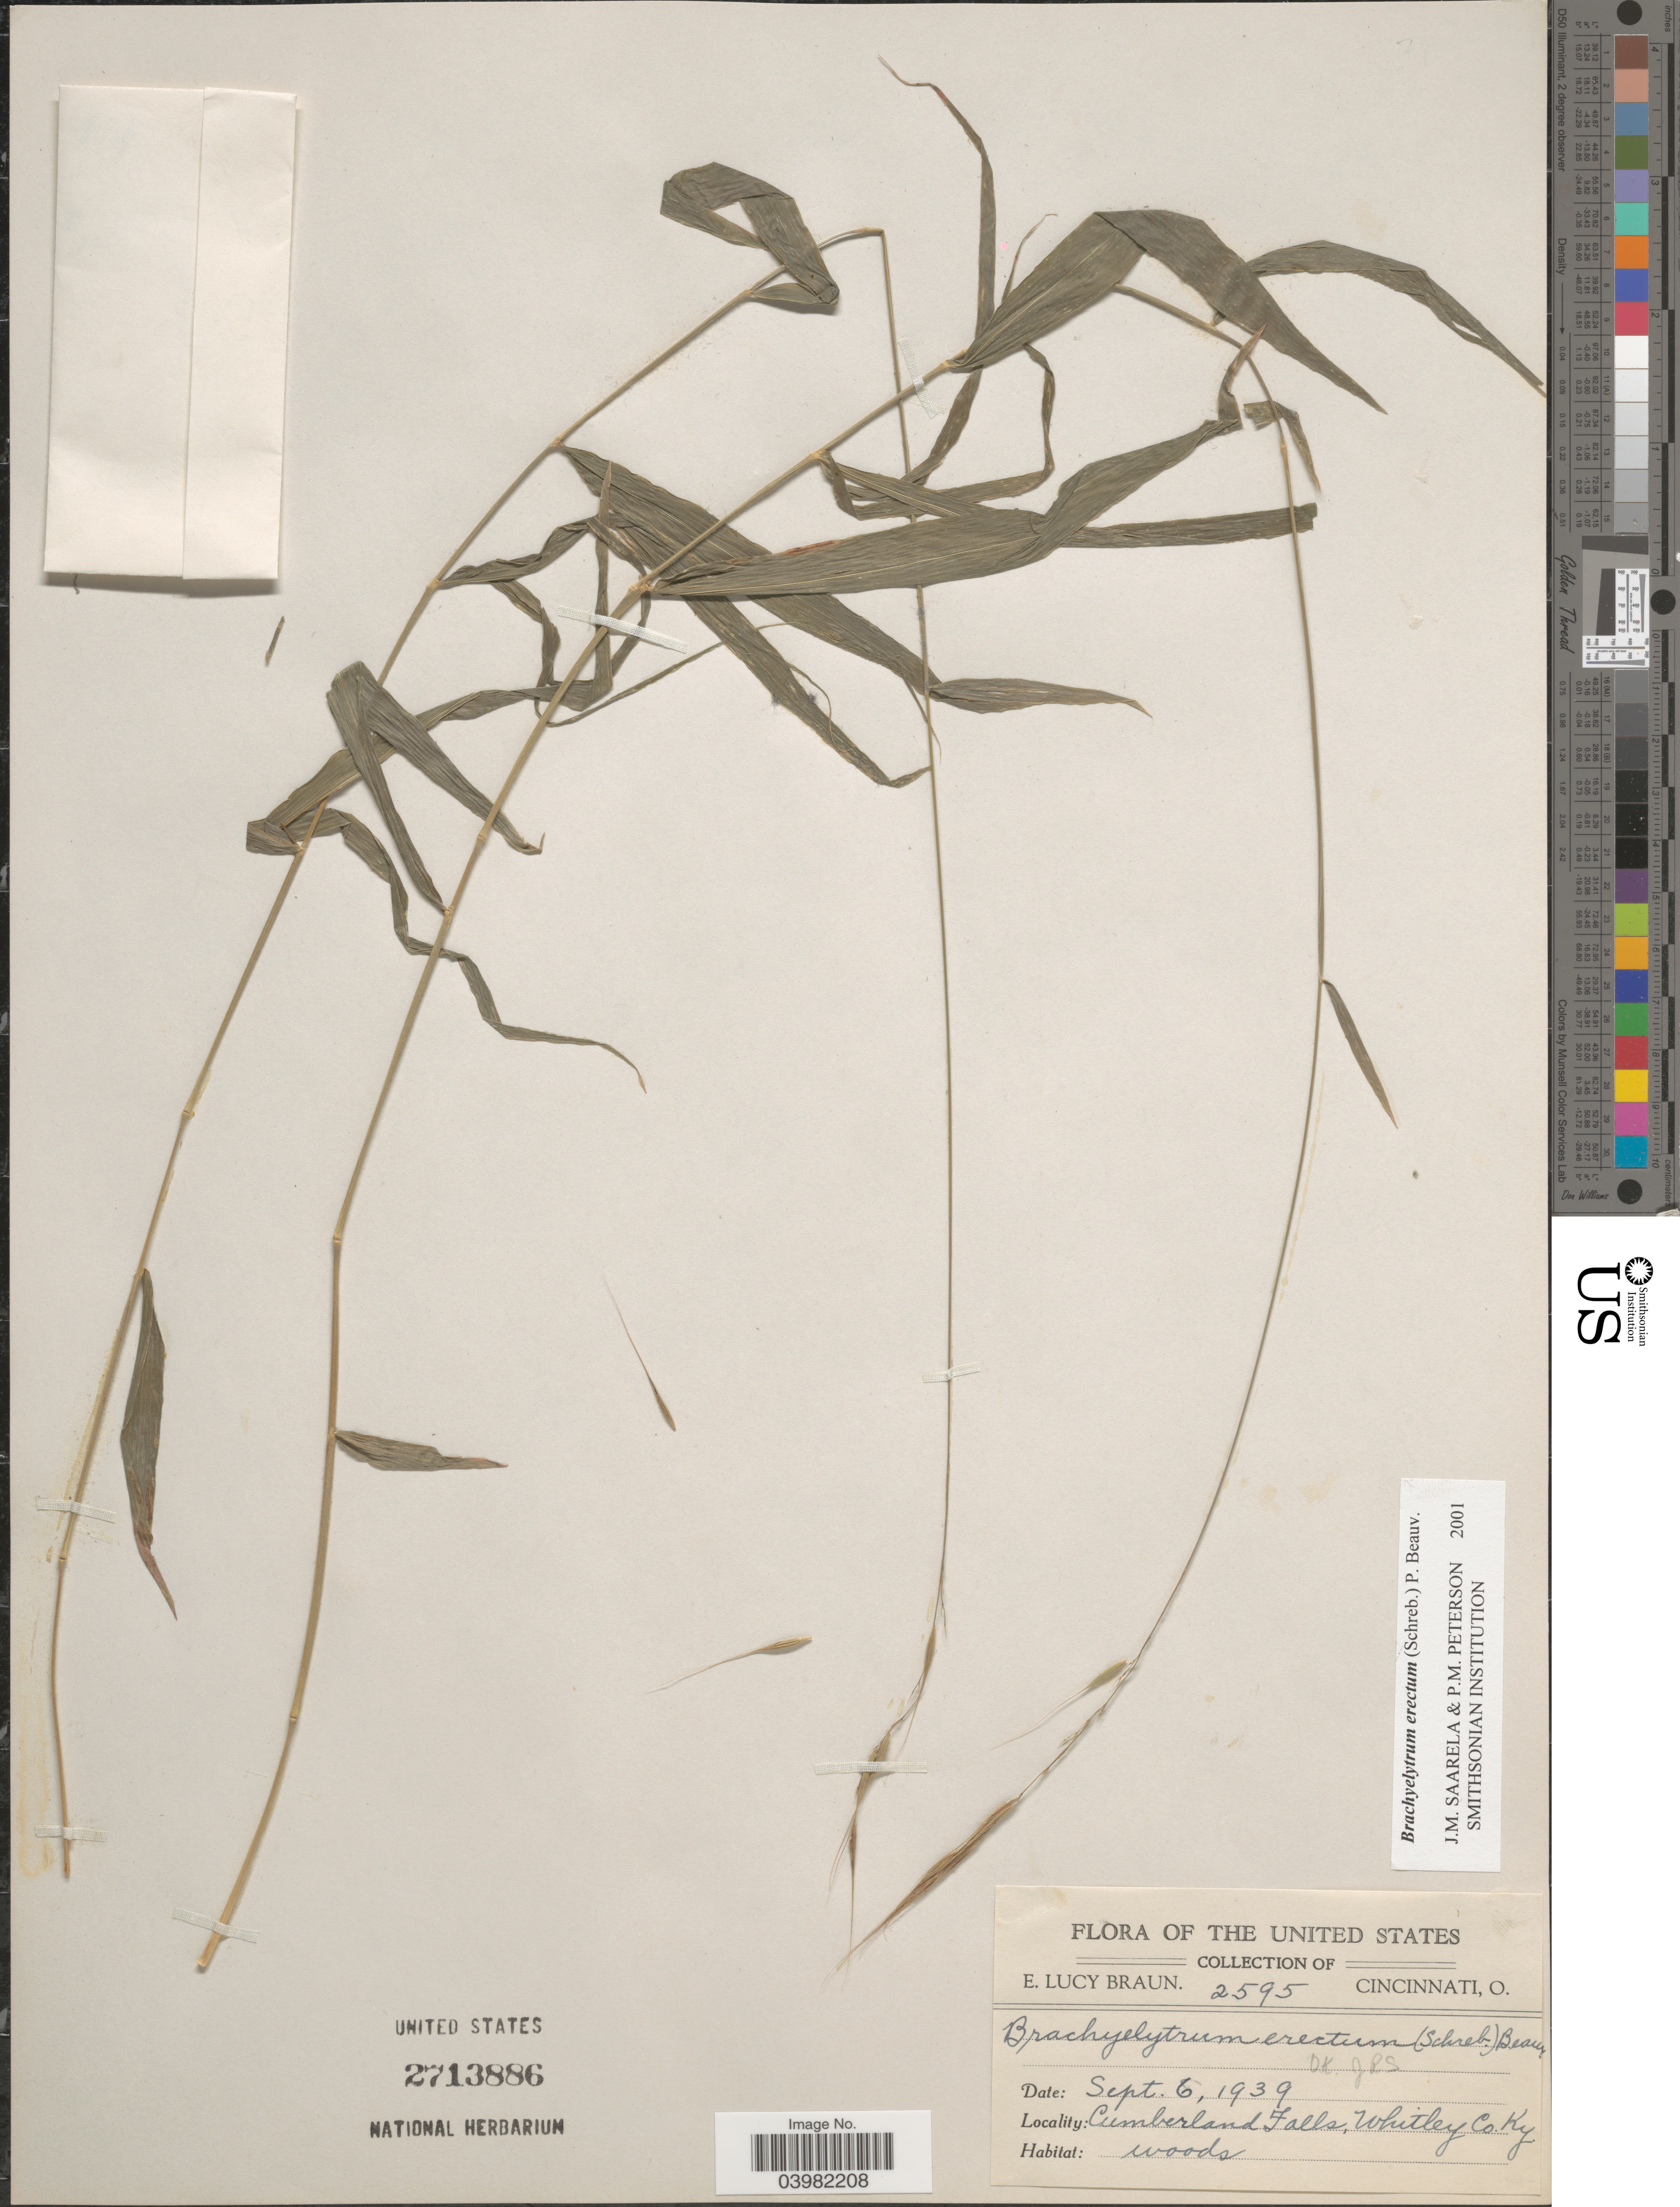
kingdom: Plantae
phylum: Tracheophyta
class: Liliopsida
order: Poales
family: Poaceae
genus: Brachyelytrum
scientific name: Brachyelytrum erectum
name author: (Schreb.) P. Beauv.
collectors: E. L. Braun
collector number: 2595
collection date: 1939-09-06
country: United States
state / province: Kentucky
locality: Cumberland Falls, Whitley Co.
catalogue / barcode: US 2713886